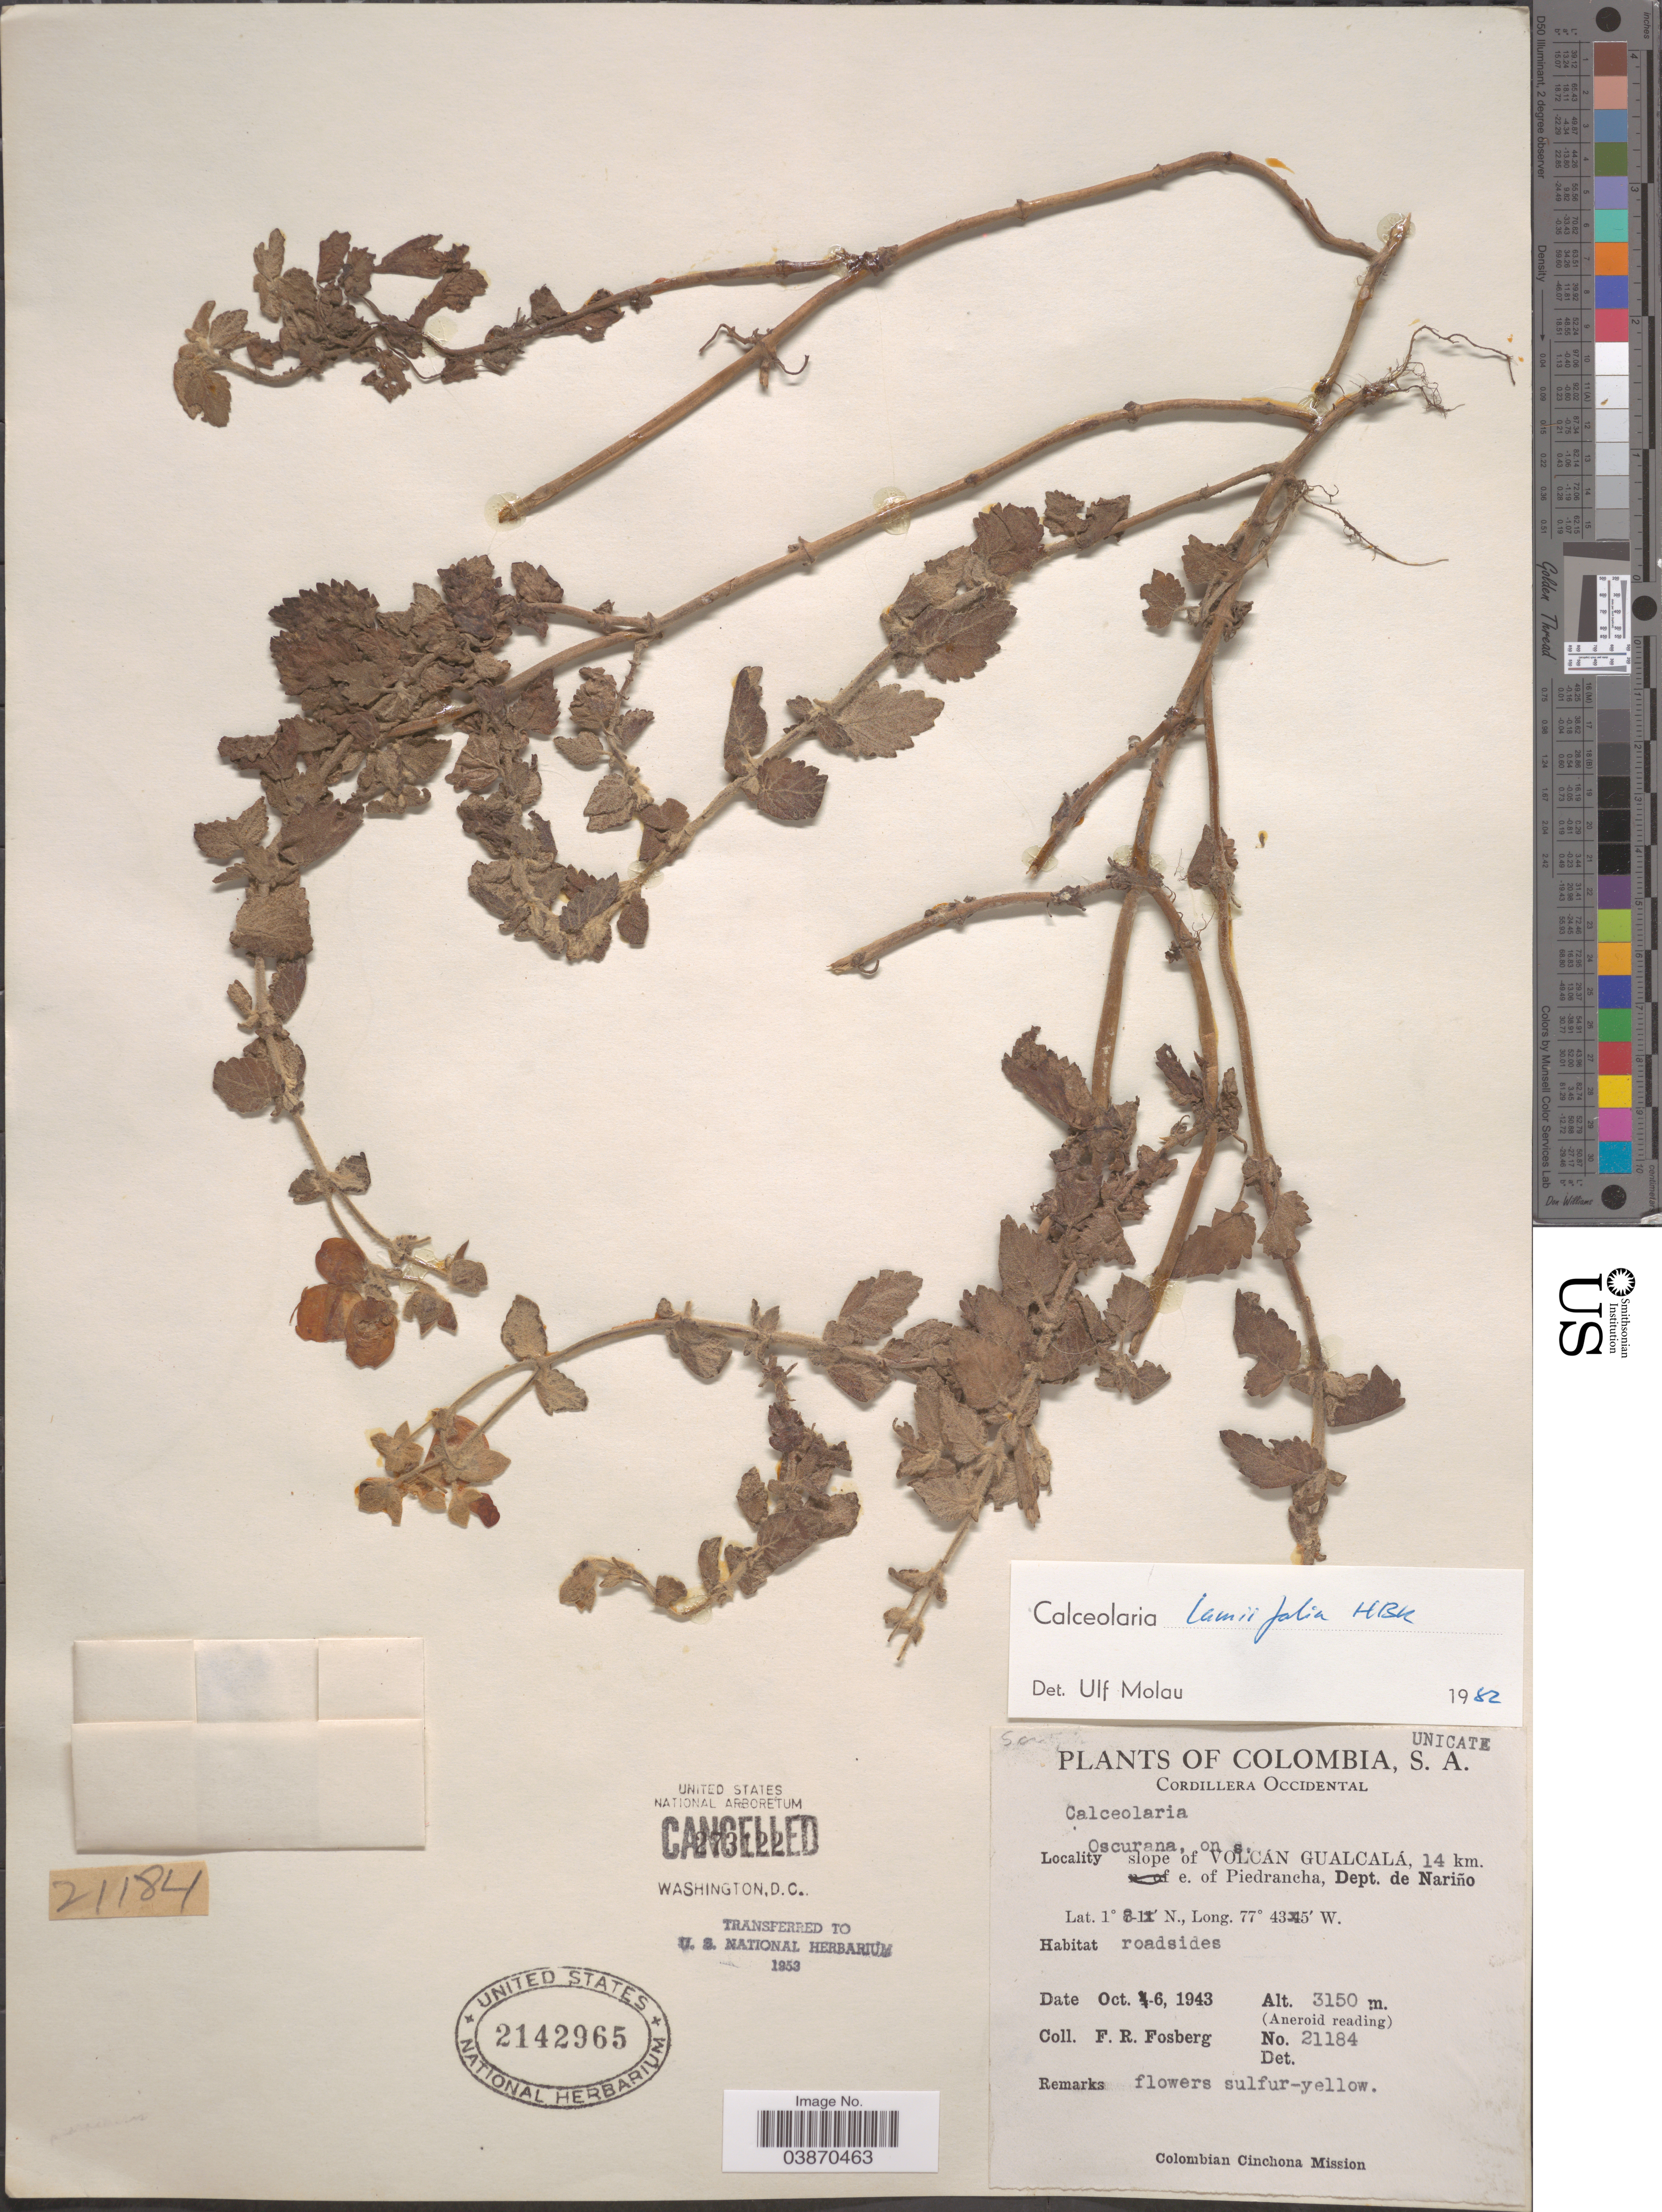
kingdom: Plantae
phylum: Tracheophyta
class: Magnoliopsida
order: Lamiales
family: Calceolariaceae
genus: Calceolaria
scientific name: Calceolaria lamiifolia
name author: Kunth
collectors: F. R. Fosberg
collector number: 21184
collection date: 1943-10-06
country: Colombia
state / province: Nariño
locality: Cordillera Occidental. slope of Volcán Gualcalá, 14 km. e. of Piedrancha, Dept. de Nariño.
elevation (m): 3150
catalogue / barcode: US 2142965